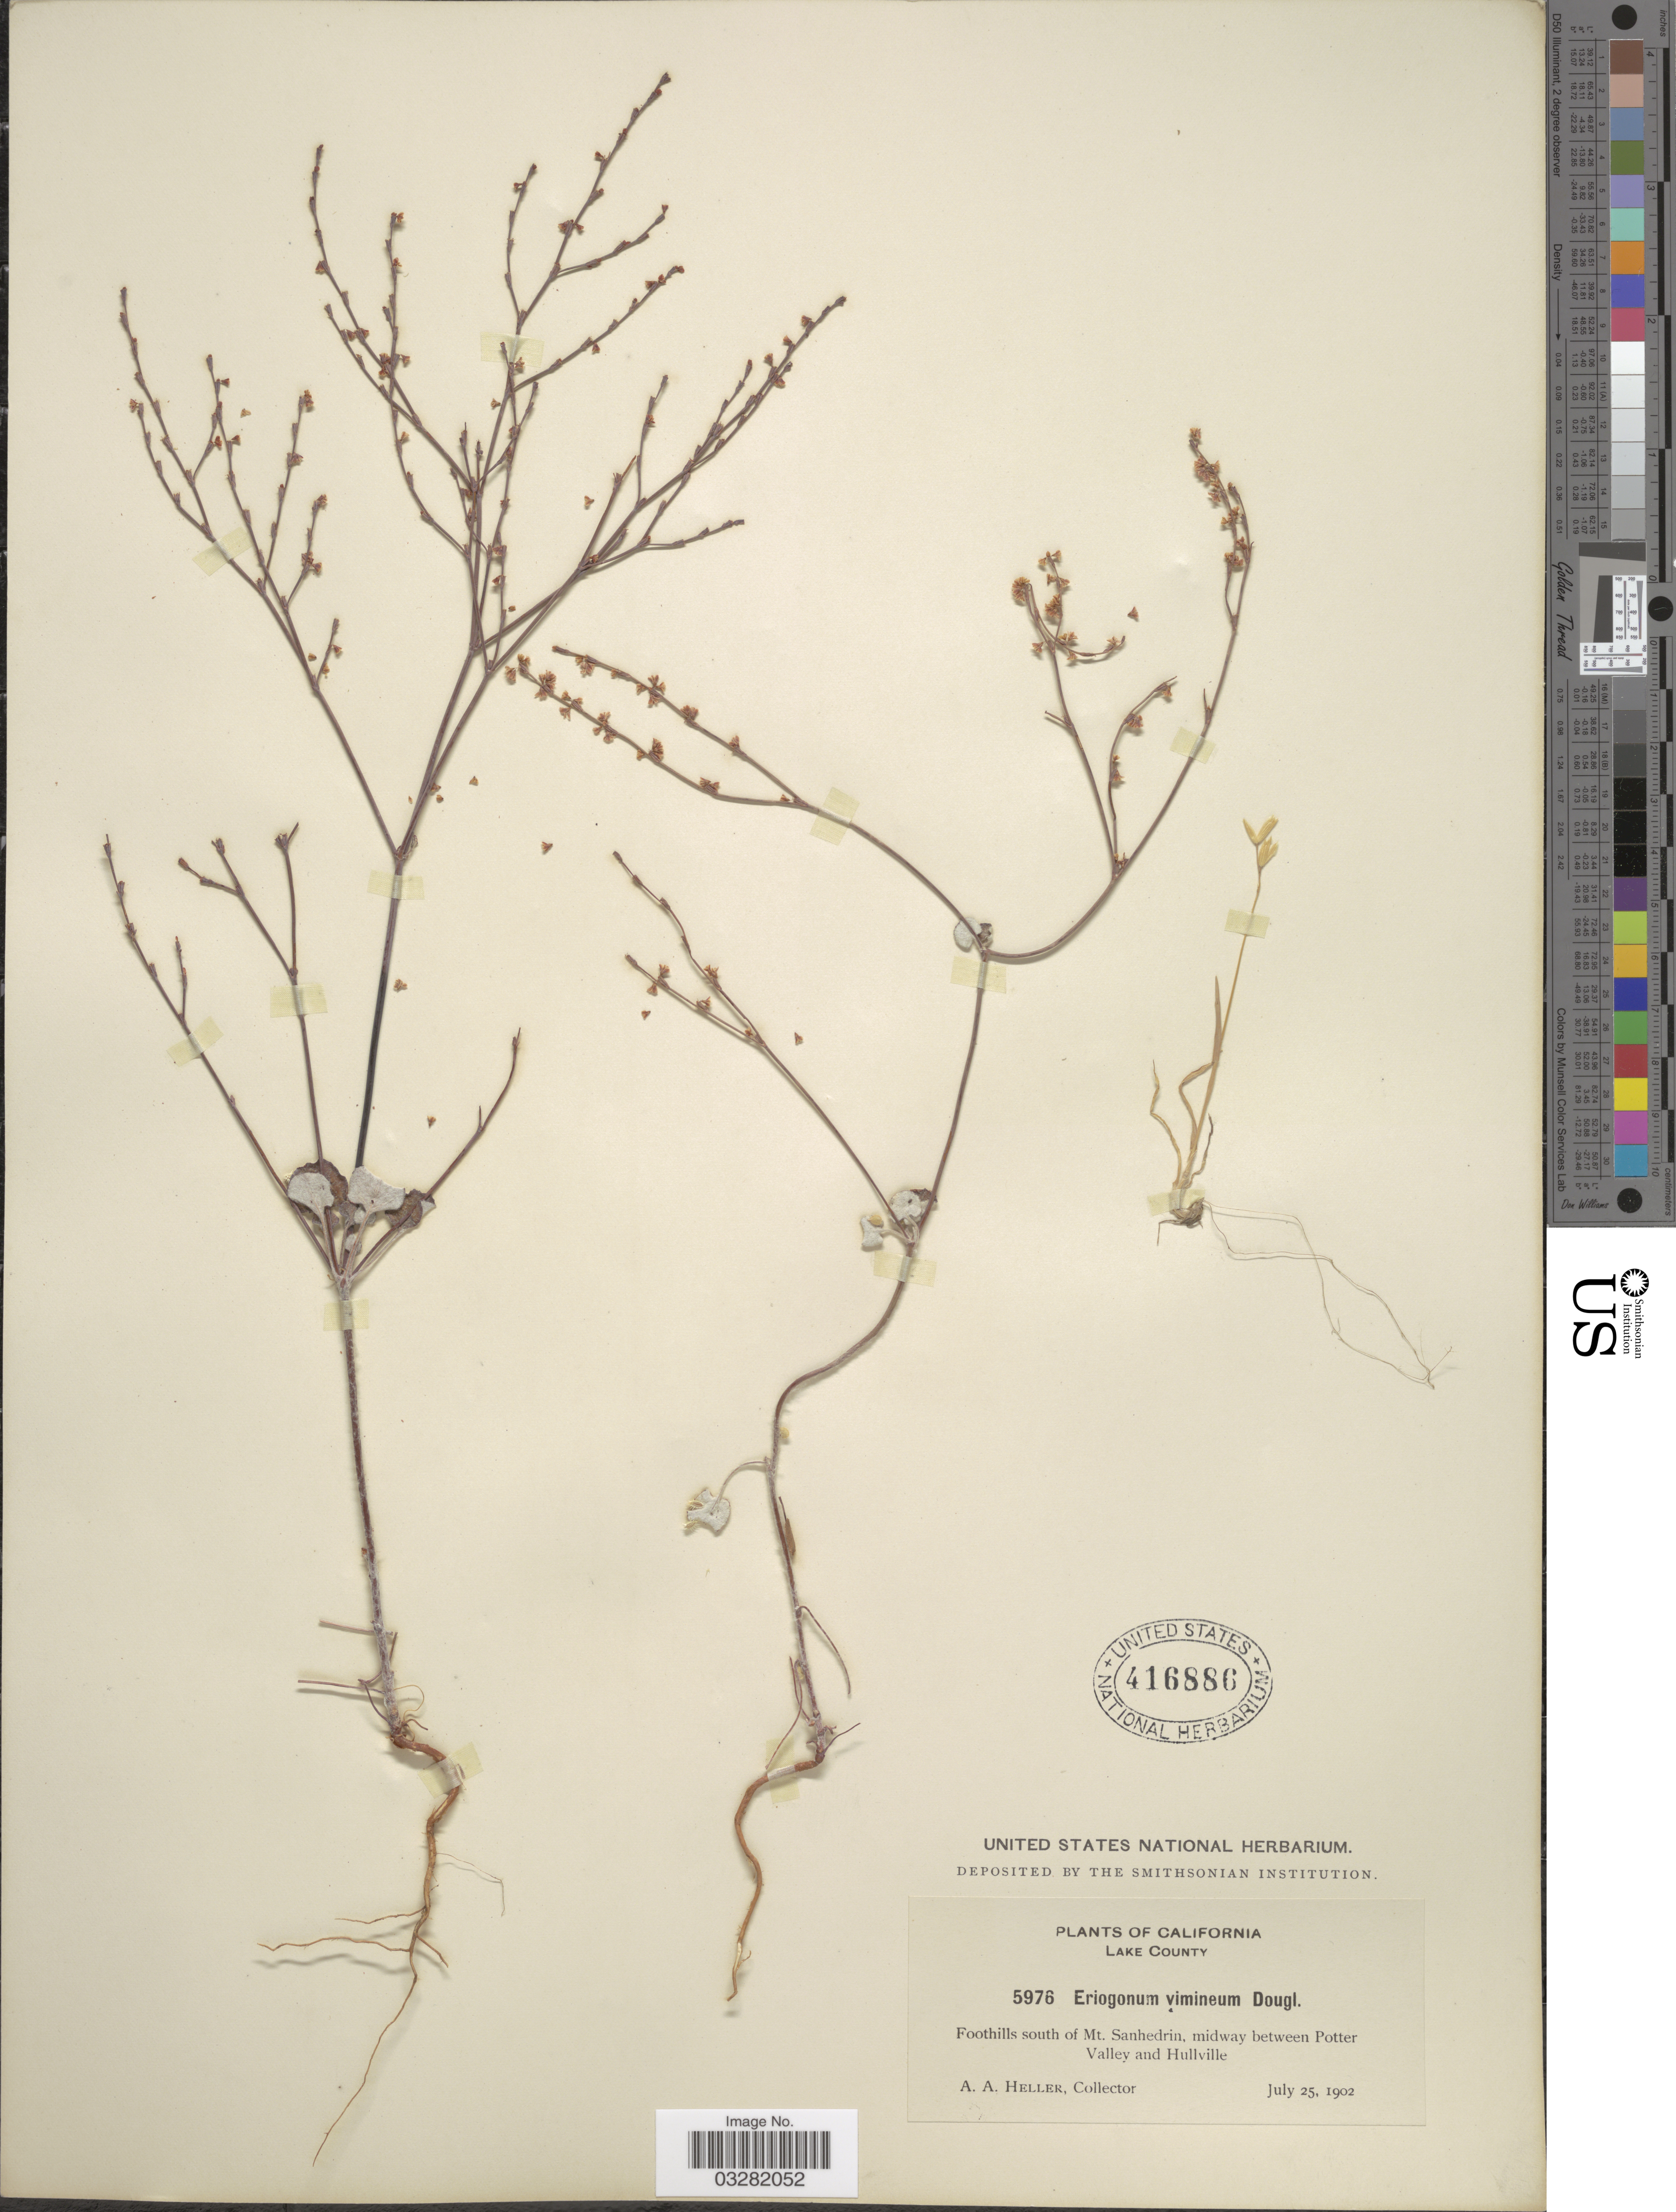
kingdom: Plantae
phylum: Tracheophyta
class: Magnoliopsida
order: Caryophyllales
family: Polygonaceae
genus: Eriogonum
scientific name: Eriogonum vimineum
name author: Douglas ex Benth.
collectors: A. A. Heller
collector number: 5976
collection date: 1902-07-25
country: United States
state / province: California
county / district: Lake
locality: Lake County. Foothills south of Mt. Sanhedrin, midway between Potter Valley and Hullville.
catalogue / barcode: US 416886